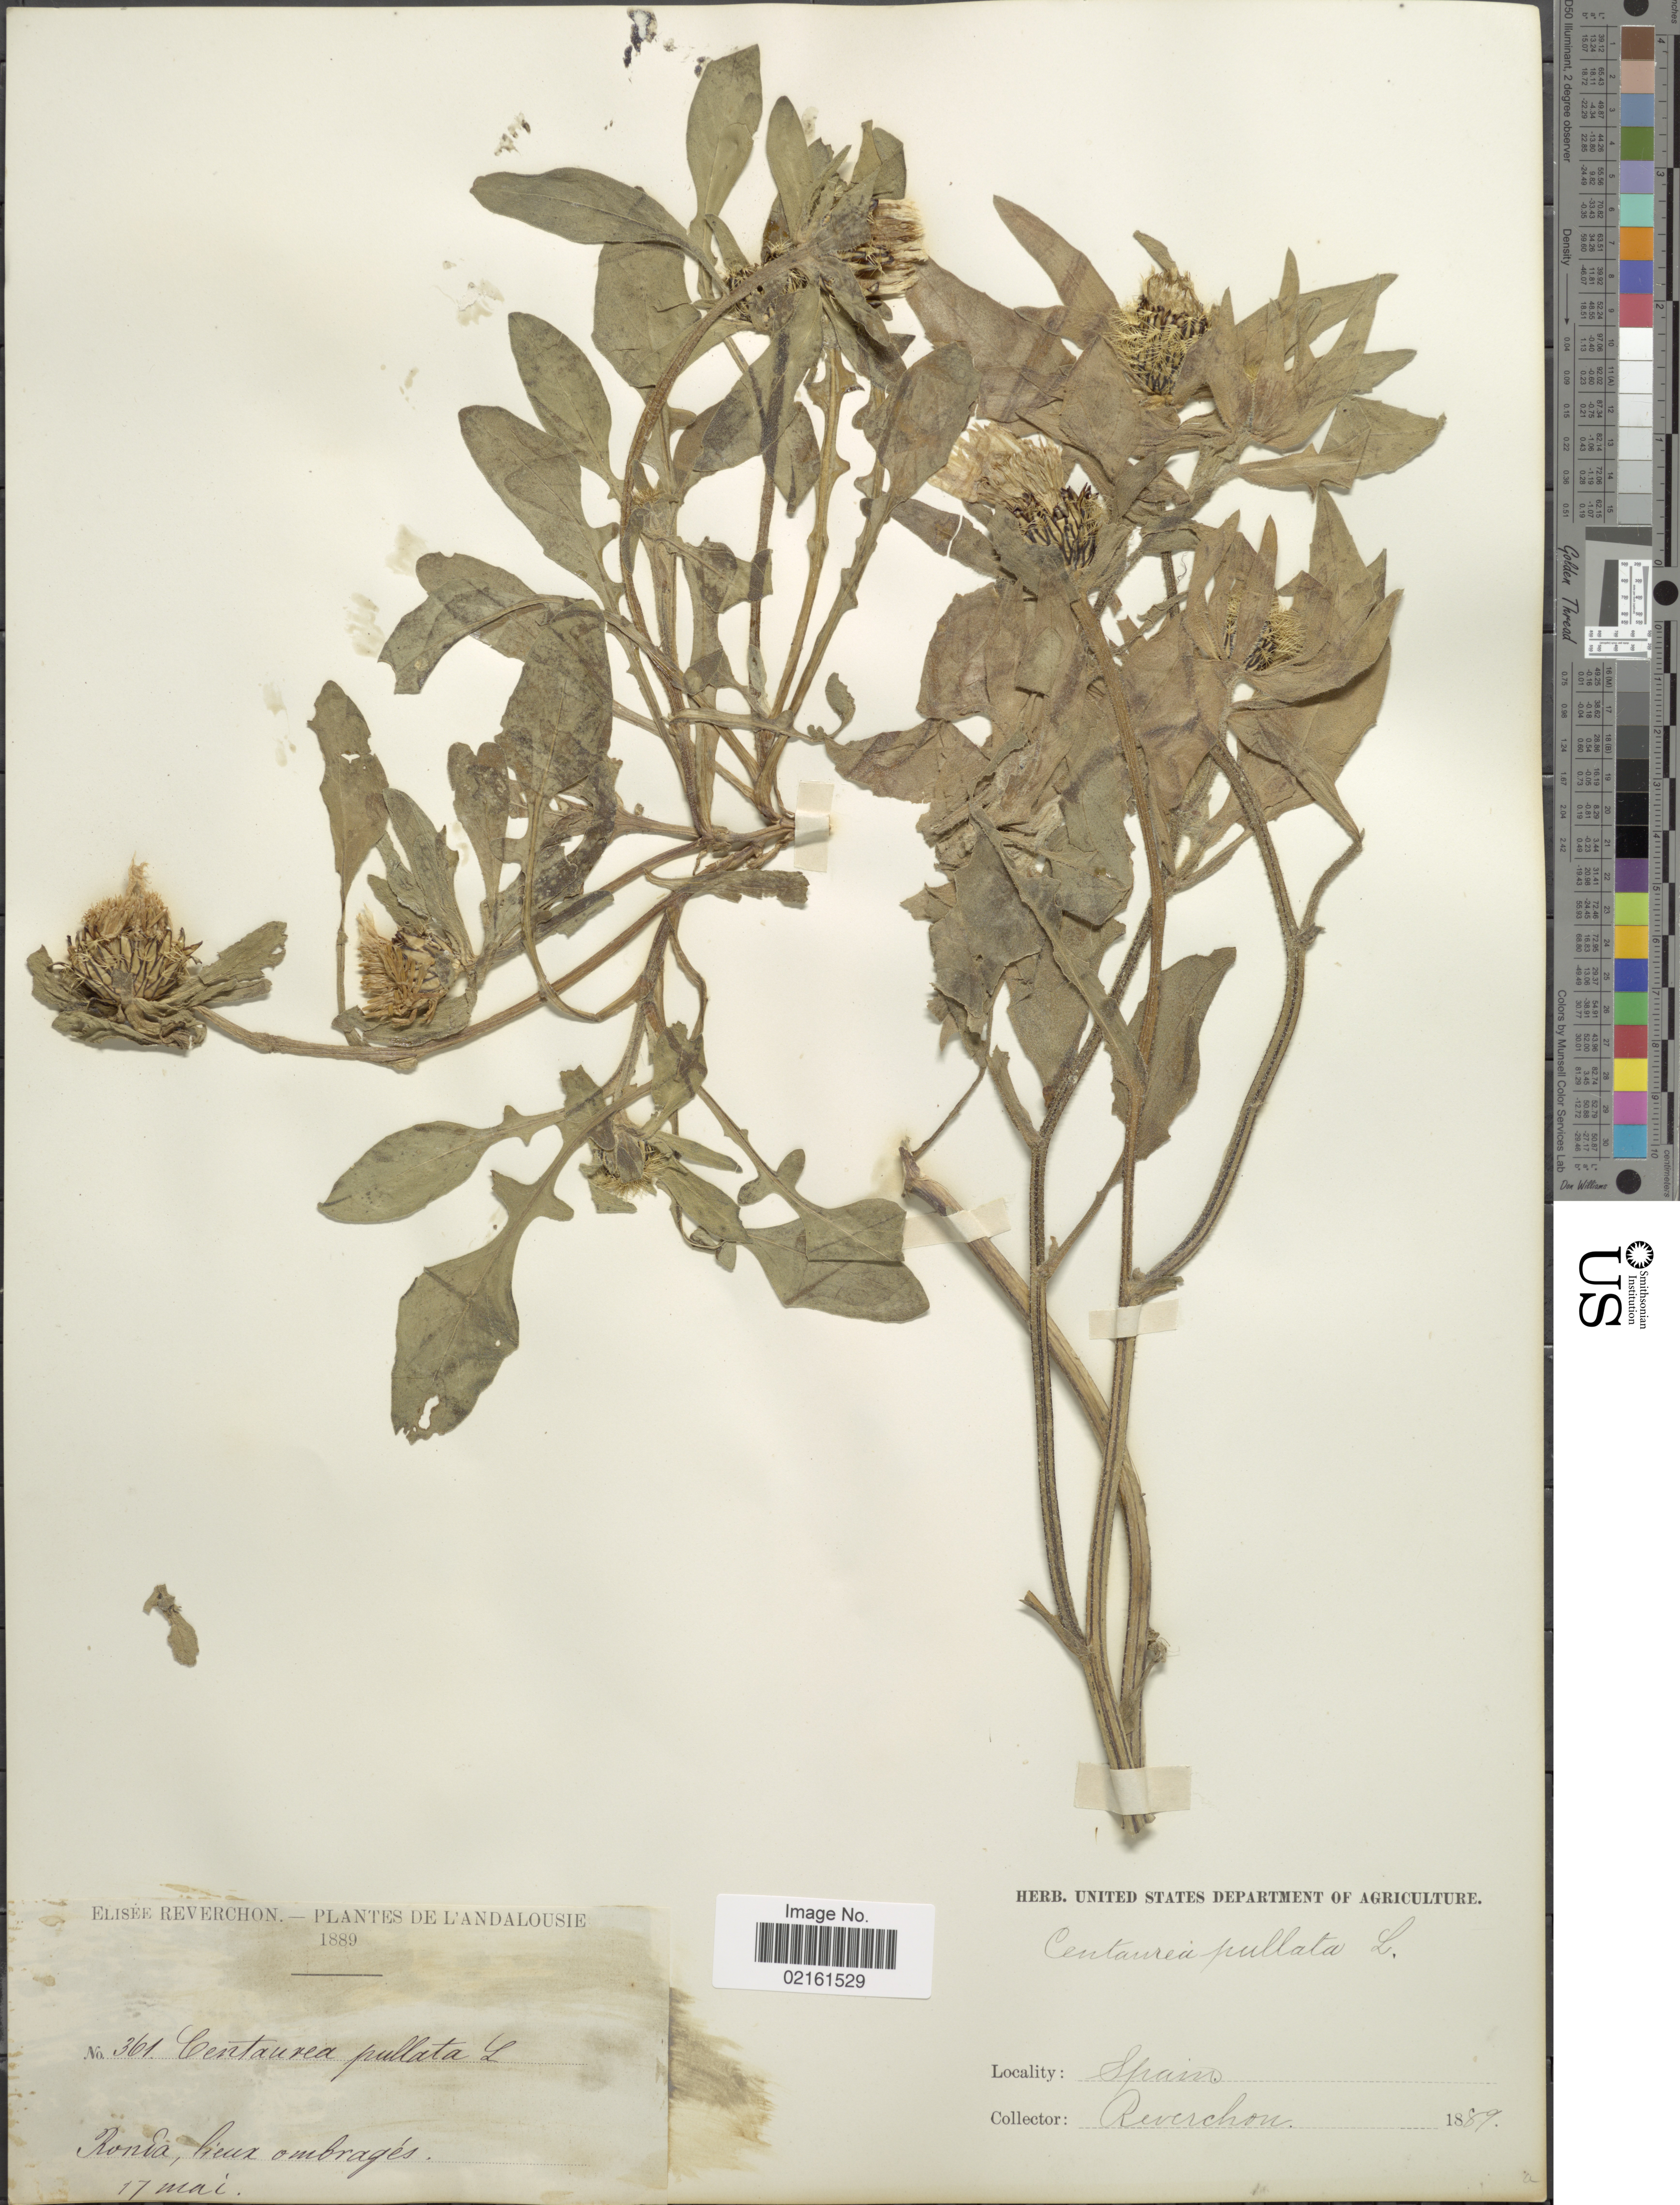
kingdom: Plantae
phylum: Tracheophyta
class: Magnoliopsida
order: Asterales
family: Asteraceae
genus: Centaurea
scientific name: Centaurea pullata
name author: L.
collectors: E. Reverchon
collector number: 361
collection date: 1889-05-17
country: Spain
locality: L'Andalousie, Ronda